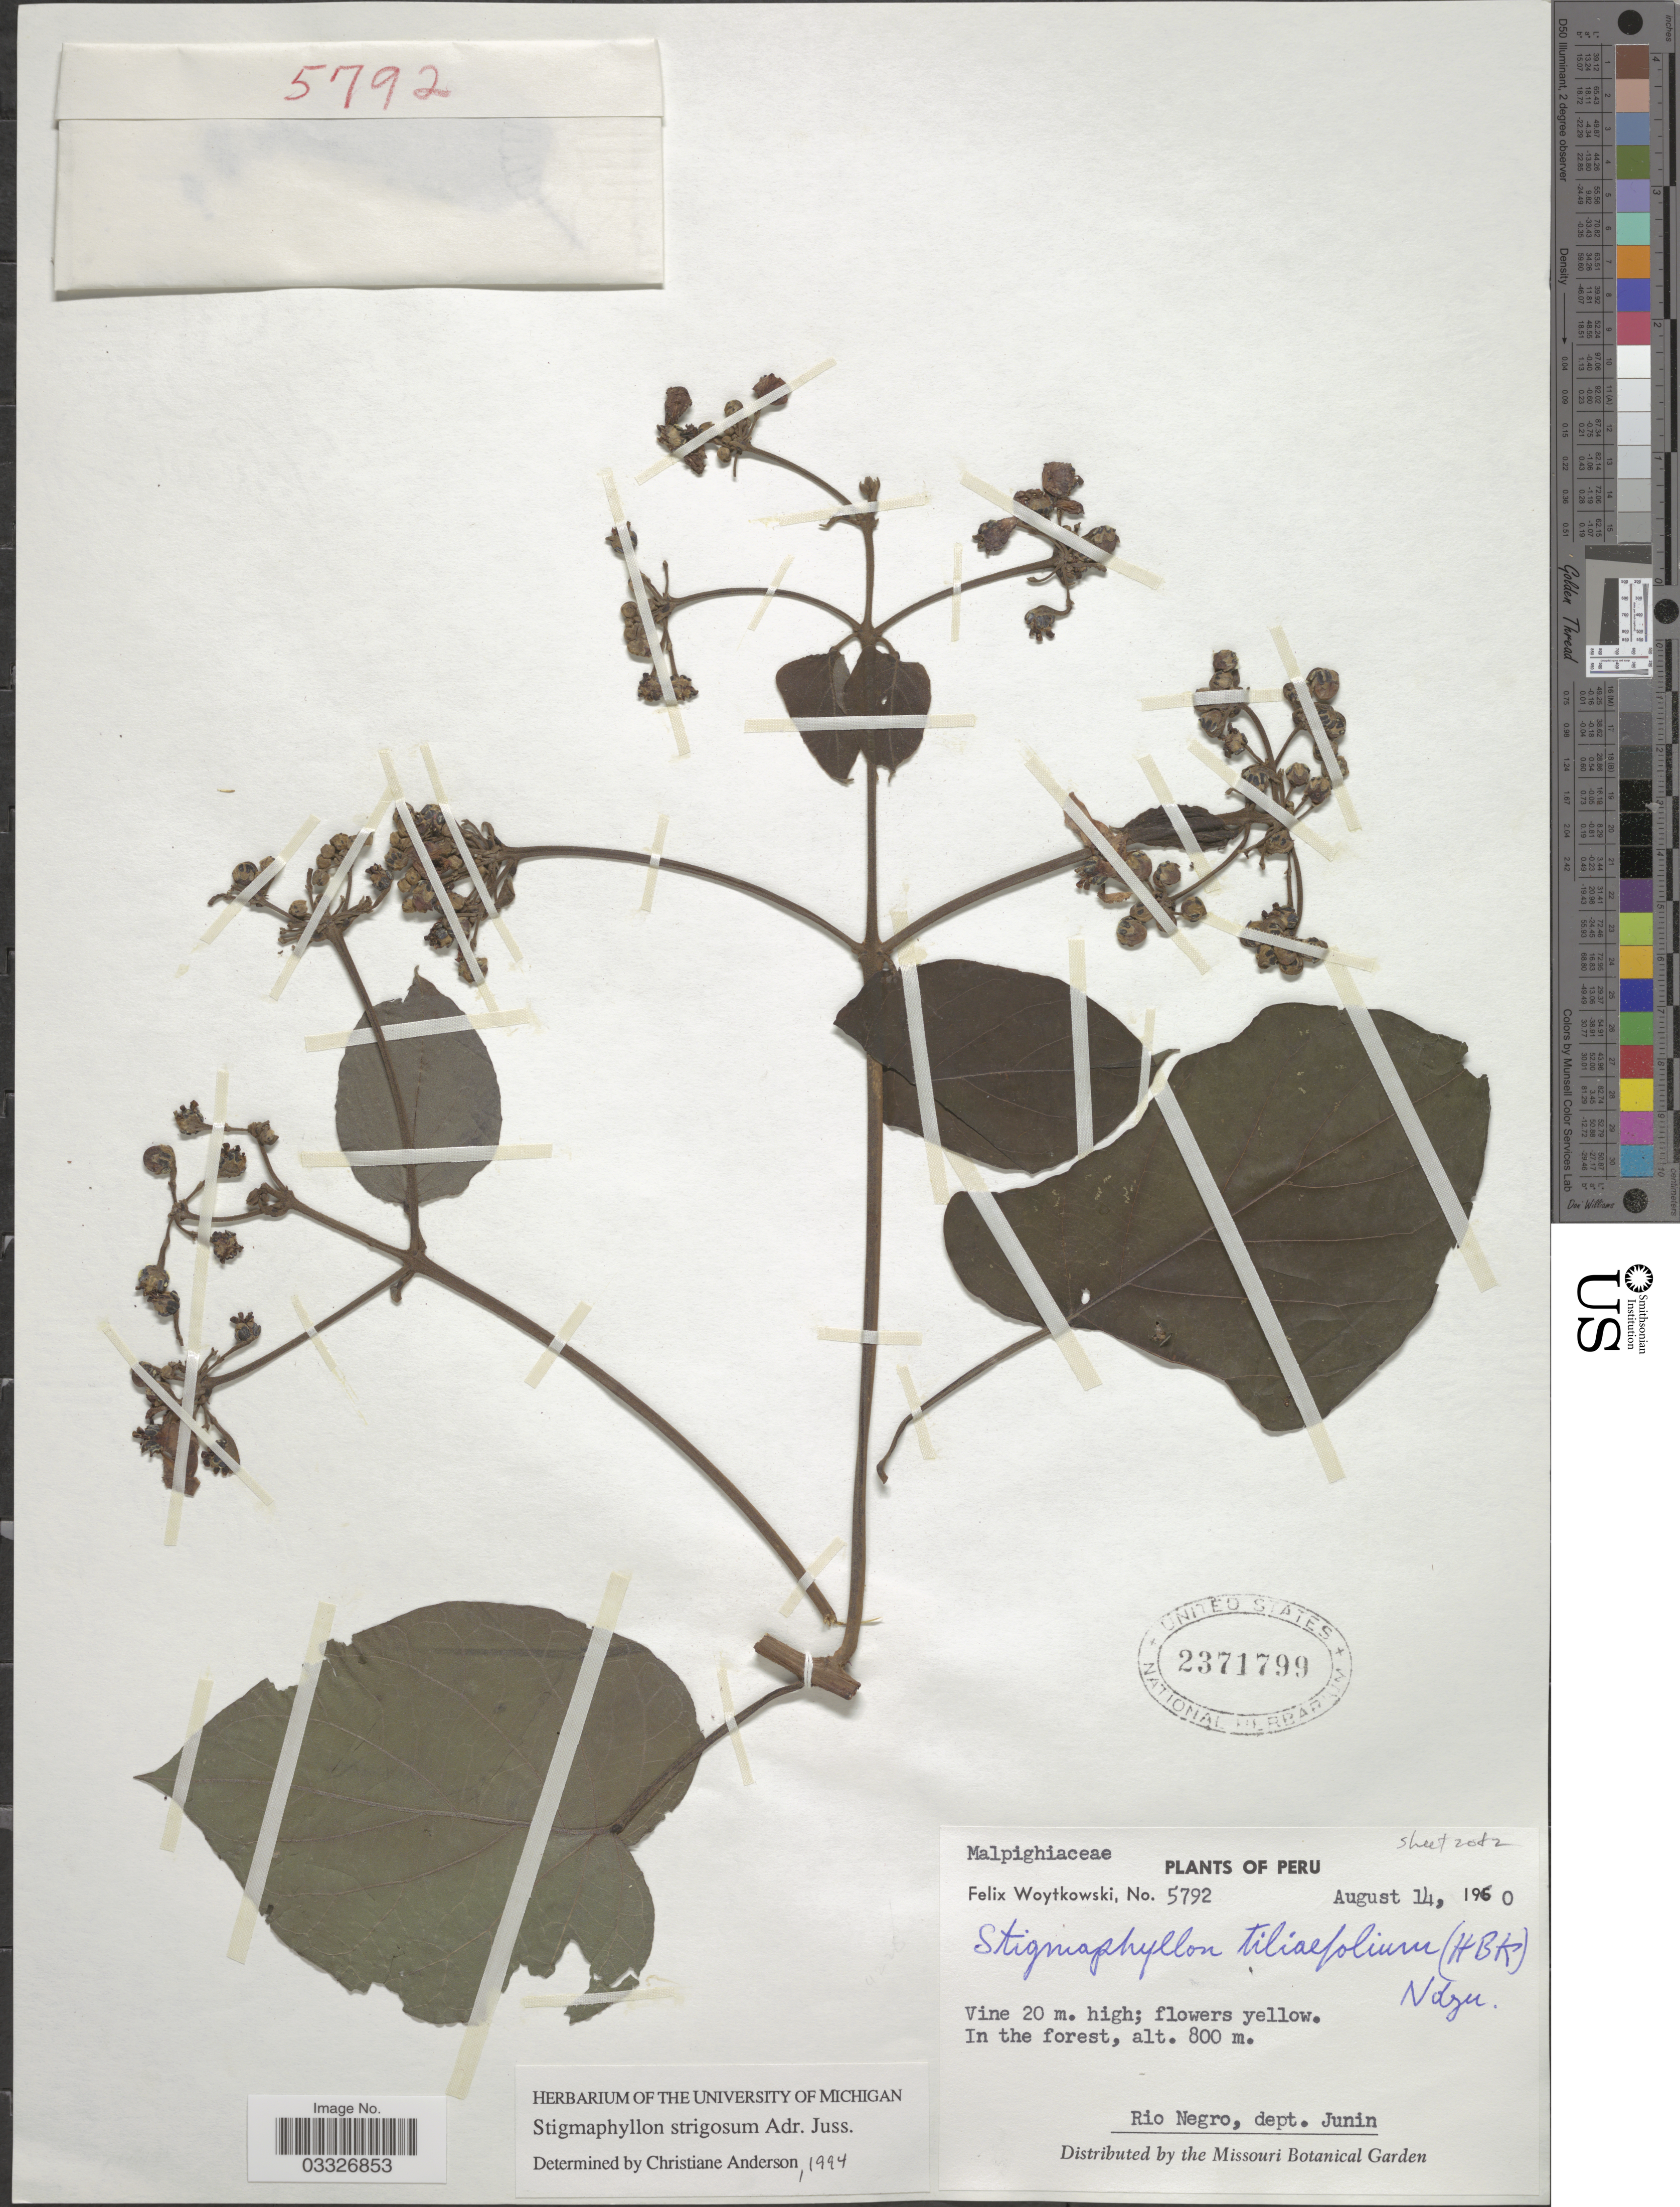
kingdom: Plantae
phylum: Tracheophyta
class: Magnoliopsida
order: Malpighiales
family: Malpighiaceae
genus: Stigmaphyllon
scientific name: Stigmaphyllon strigosum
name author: Poepp. ex A. Juss.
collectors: F. Woytkowski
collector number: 5792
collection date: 1960-08-14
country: Peru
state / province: Junín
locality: Rio Negro, dept. Junin.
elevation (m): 800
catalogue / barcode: US 2371799